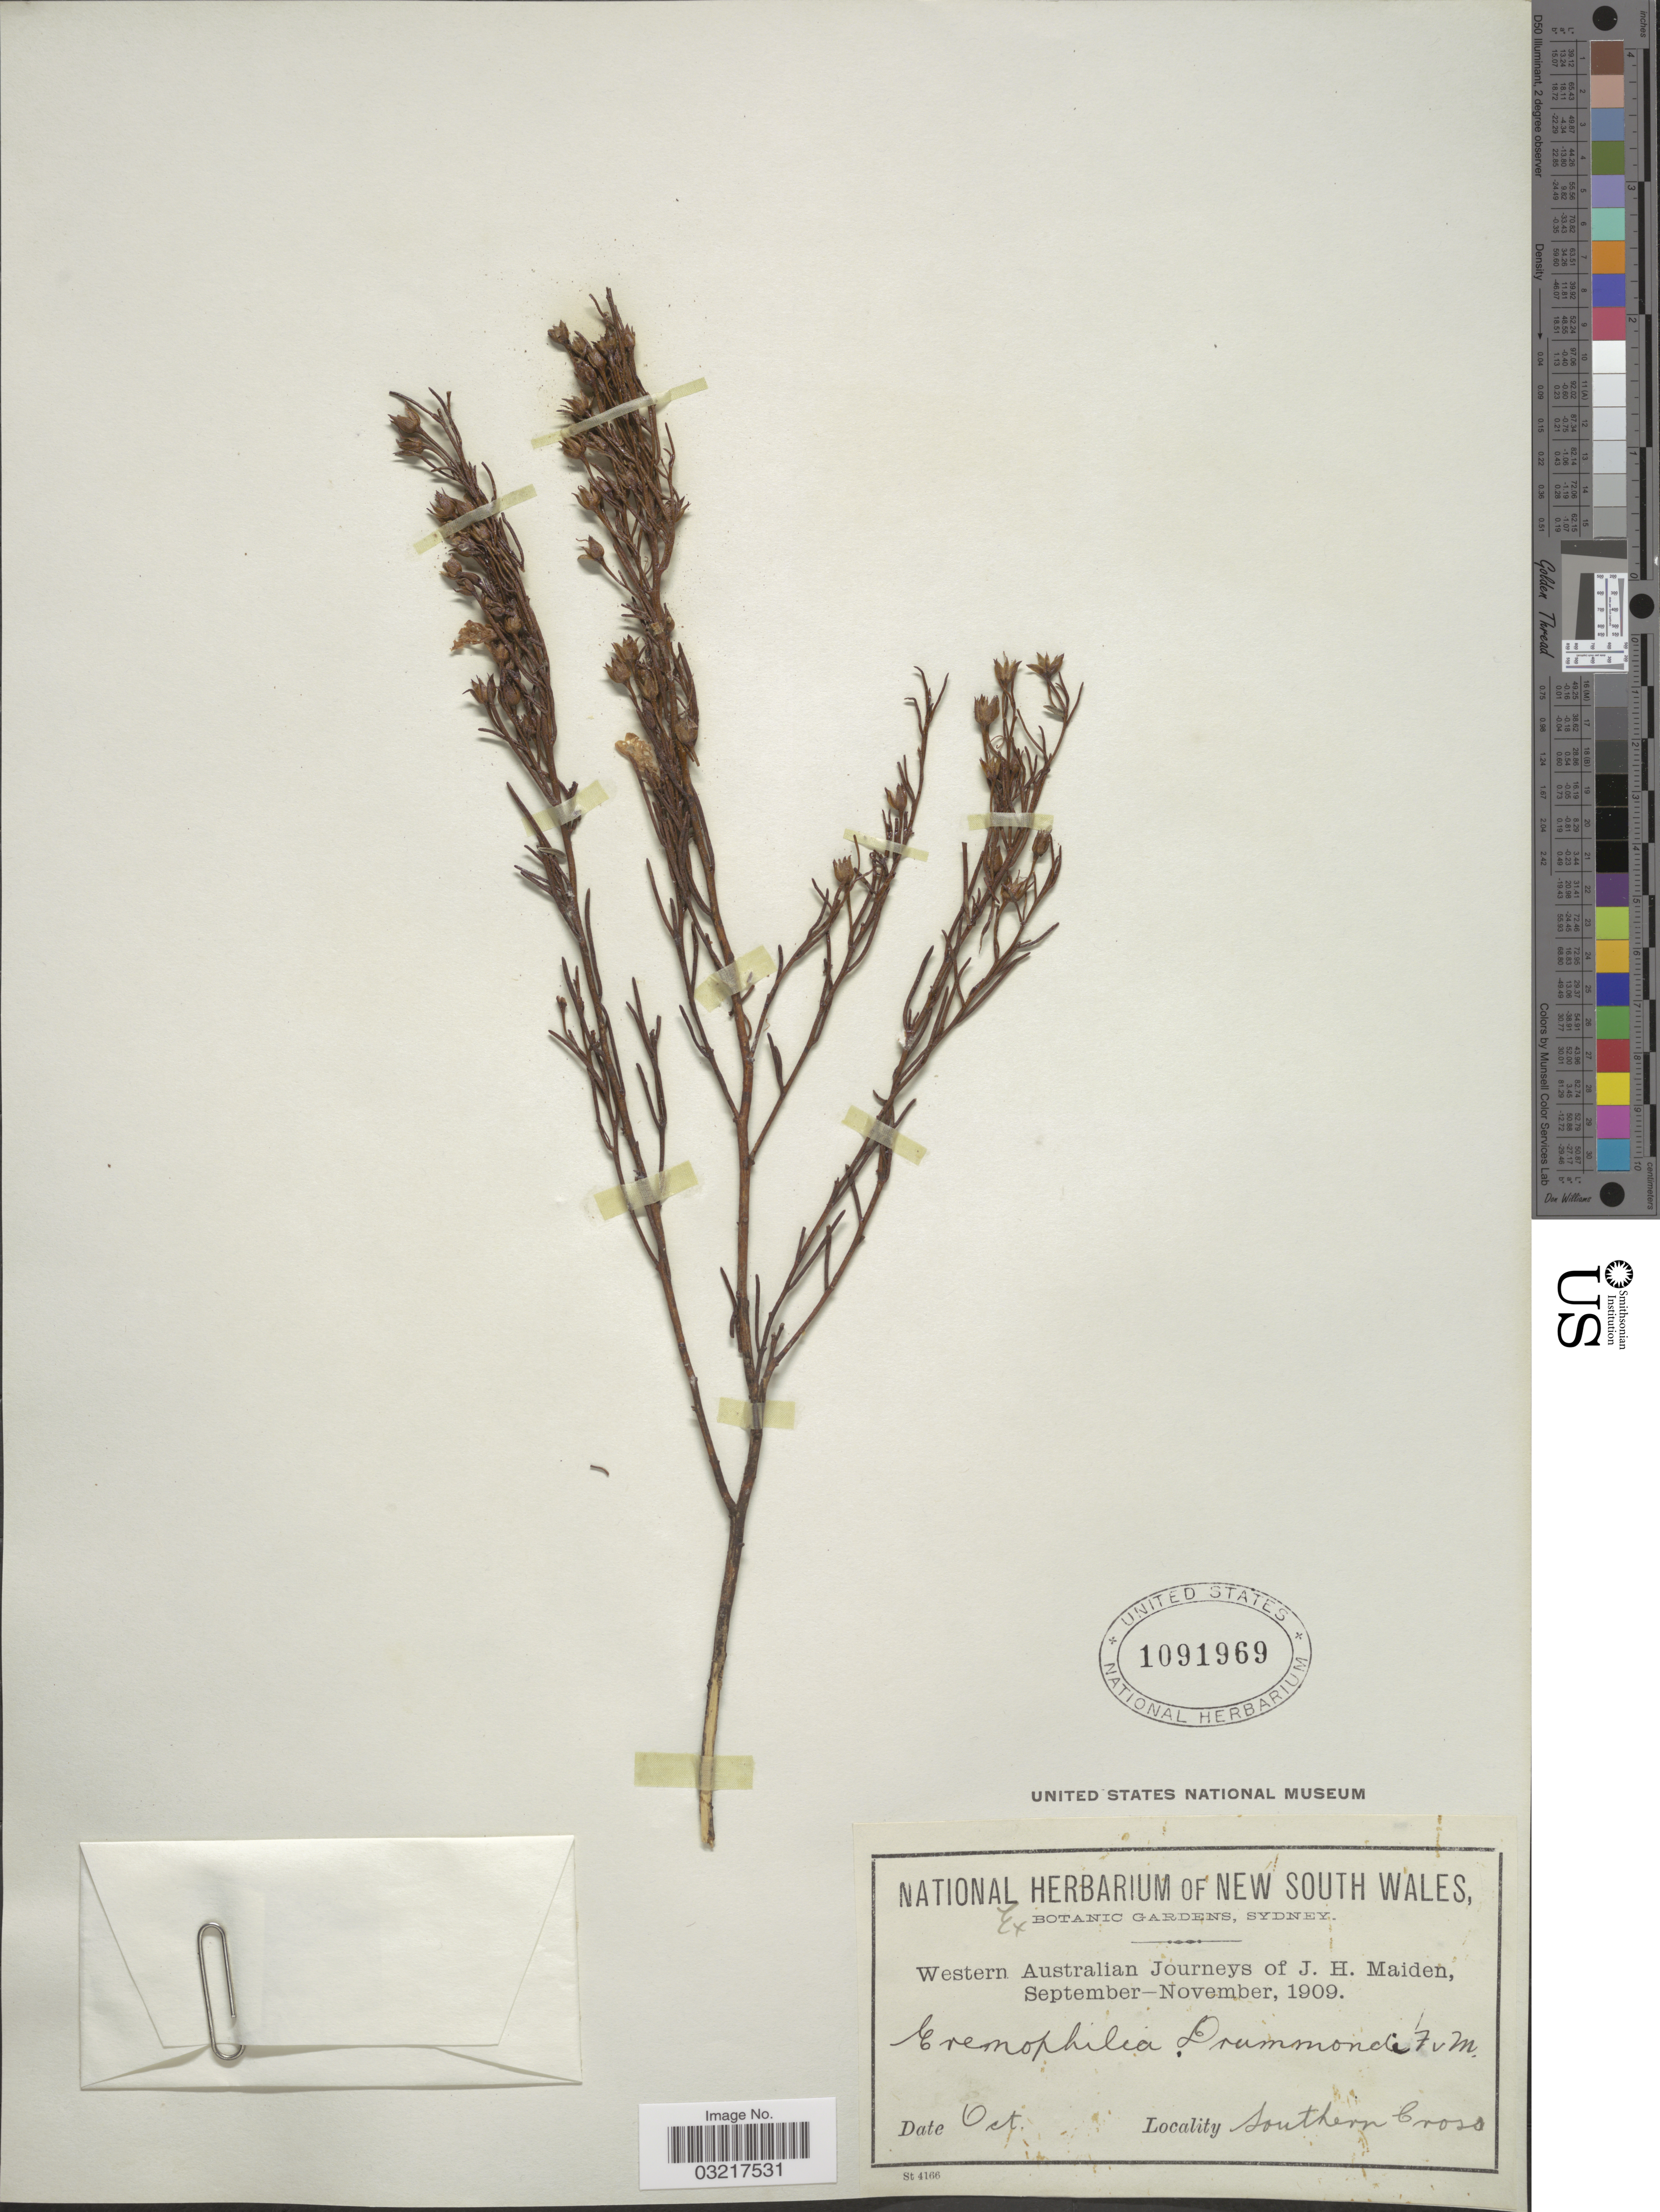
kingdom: Plantae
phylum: Tracheophyta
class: Magnoliopsida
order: Lamiales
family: Scrophulariaceae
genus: Eremophila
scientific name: Eremophila drummondii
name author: F. Muell.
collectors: J. Maiden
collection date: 1909-10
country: Australia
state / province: Western Australia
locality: Southern Cross.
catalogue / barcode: US 1091969